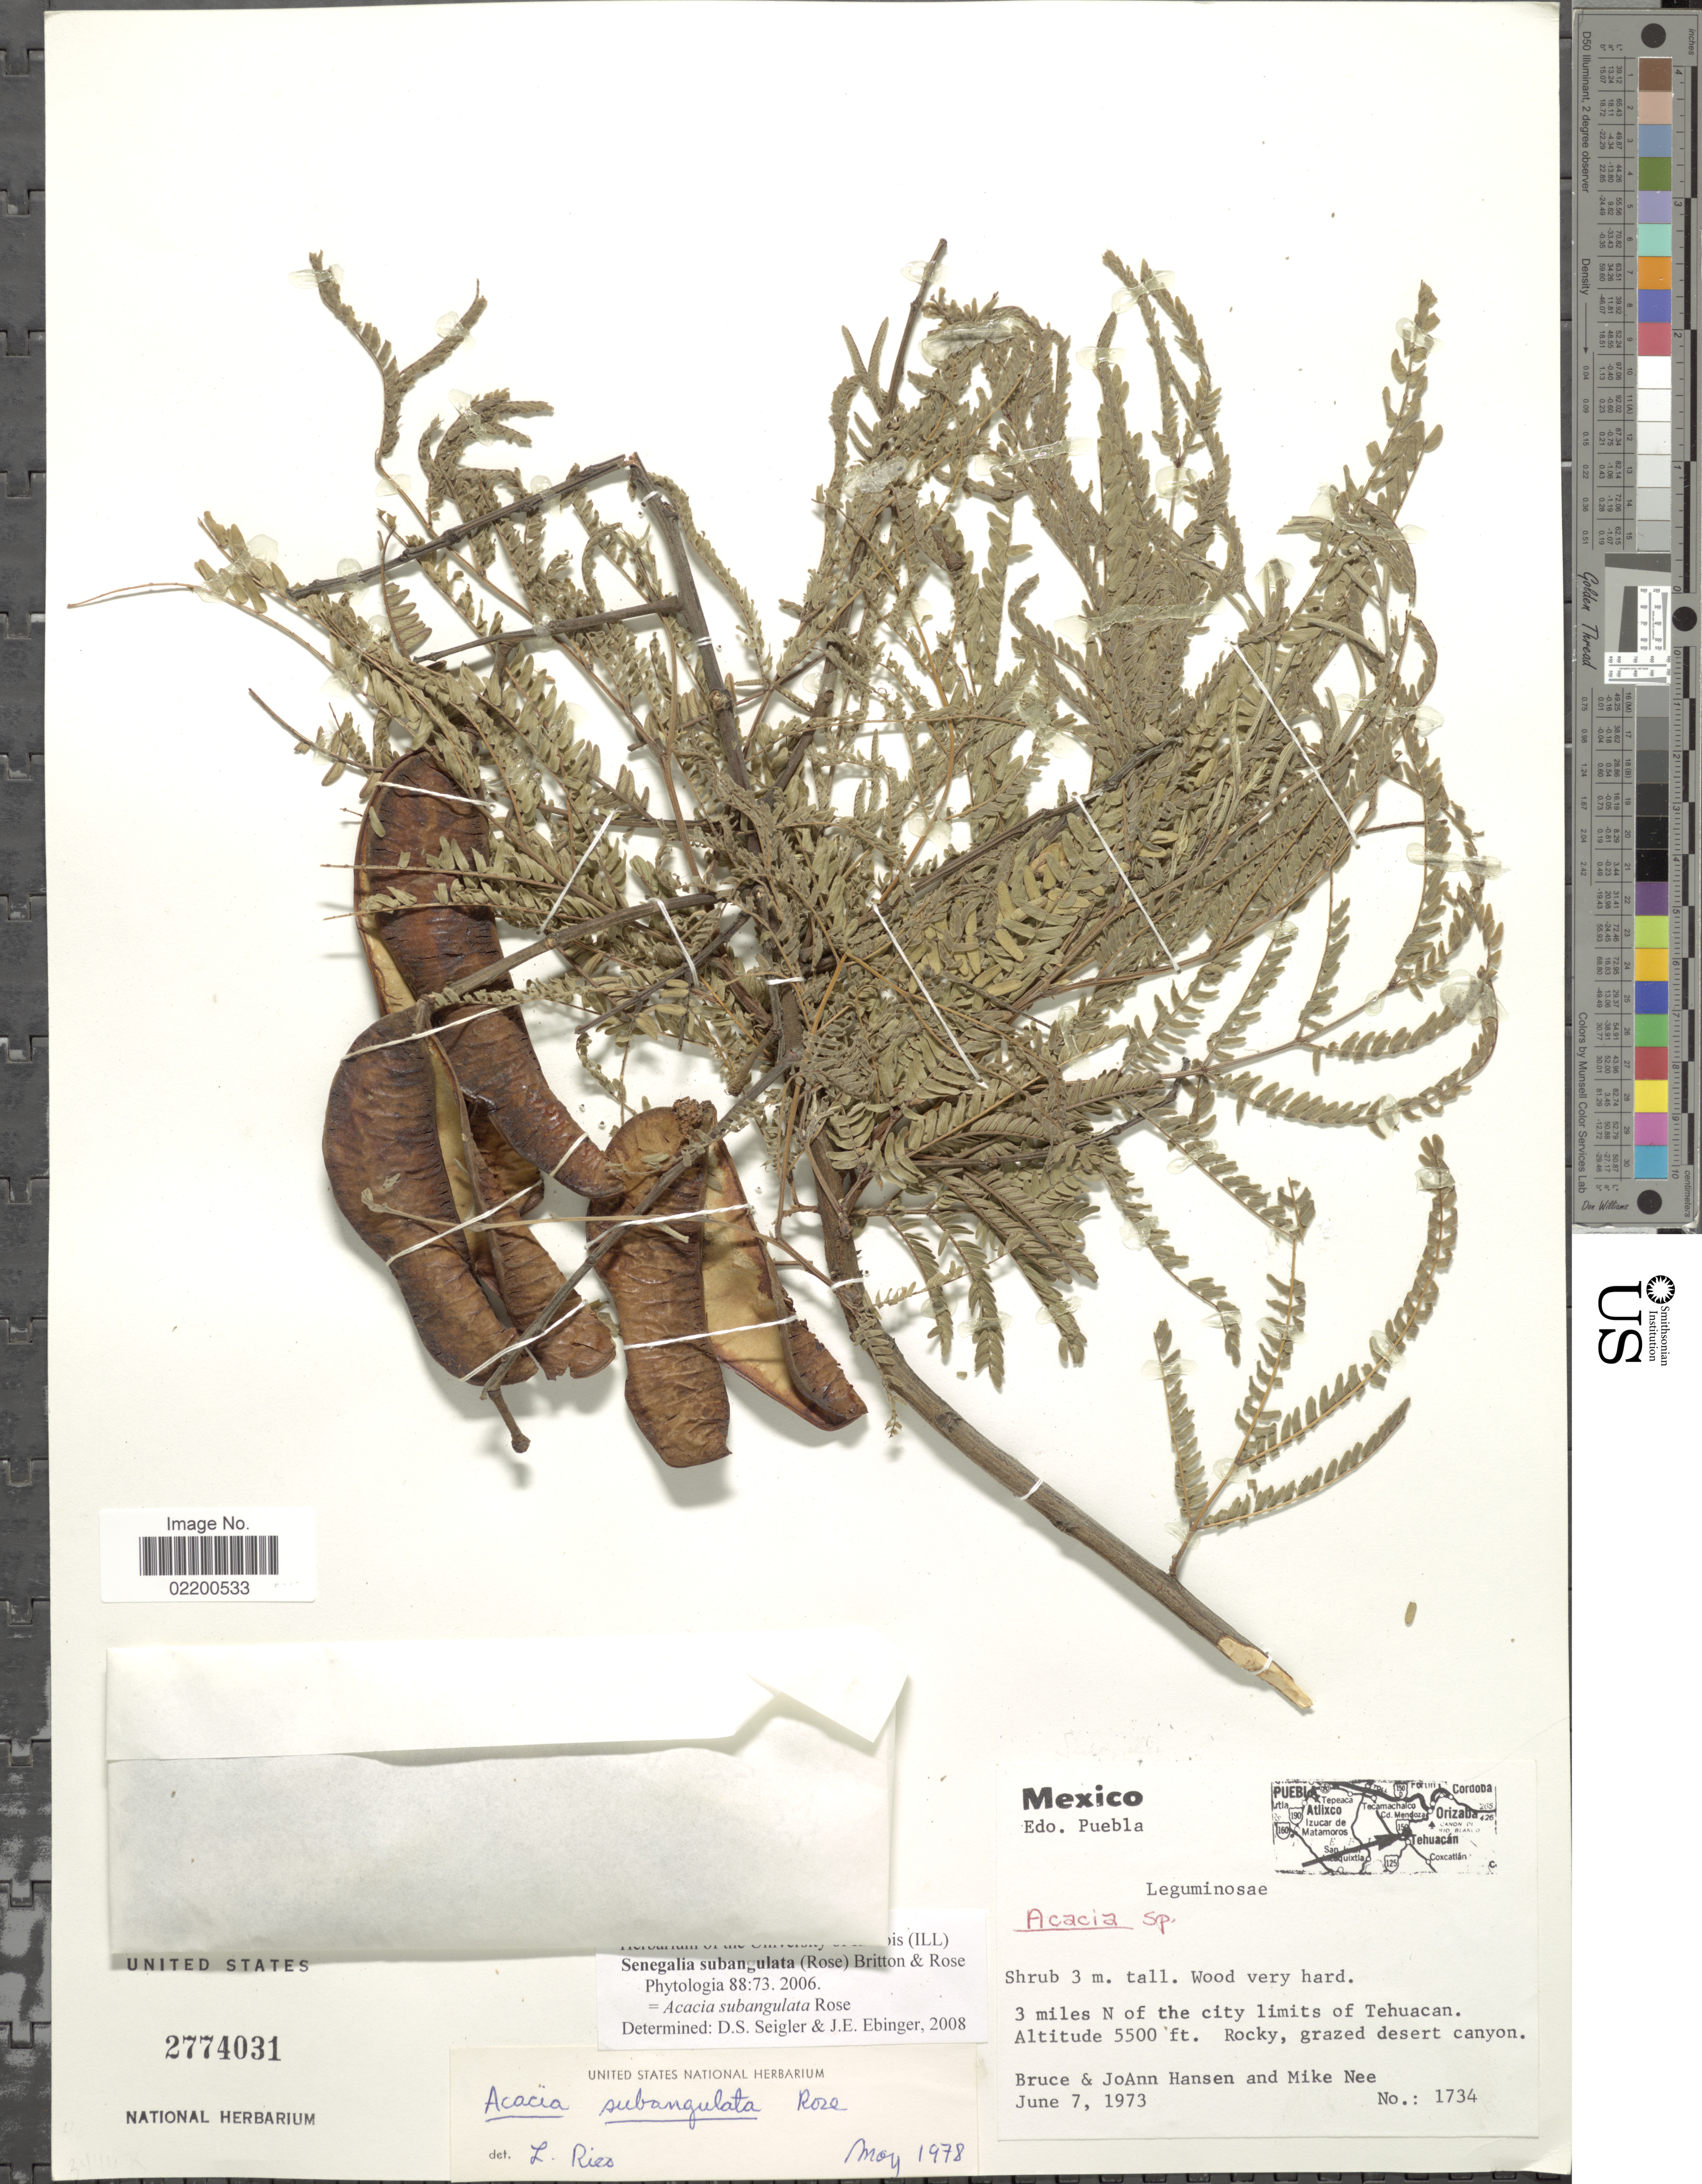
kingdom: Plantae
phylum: Tracheophyta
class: Magnoliopsida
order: Fabales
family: Fabaceae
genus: Senegalia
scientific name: Senegalia subangulata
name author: (Rose) Britton & Rose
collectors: B. Hansen, J. Hansen & M. Nee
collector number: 1734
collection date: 1973-06-07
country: Mexico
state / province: Puebla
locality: Edo. Puebla, 3 miles N of the city limits of Tehuacn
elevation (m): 1676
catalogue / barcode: US 2774031